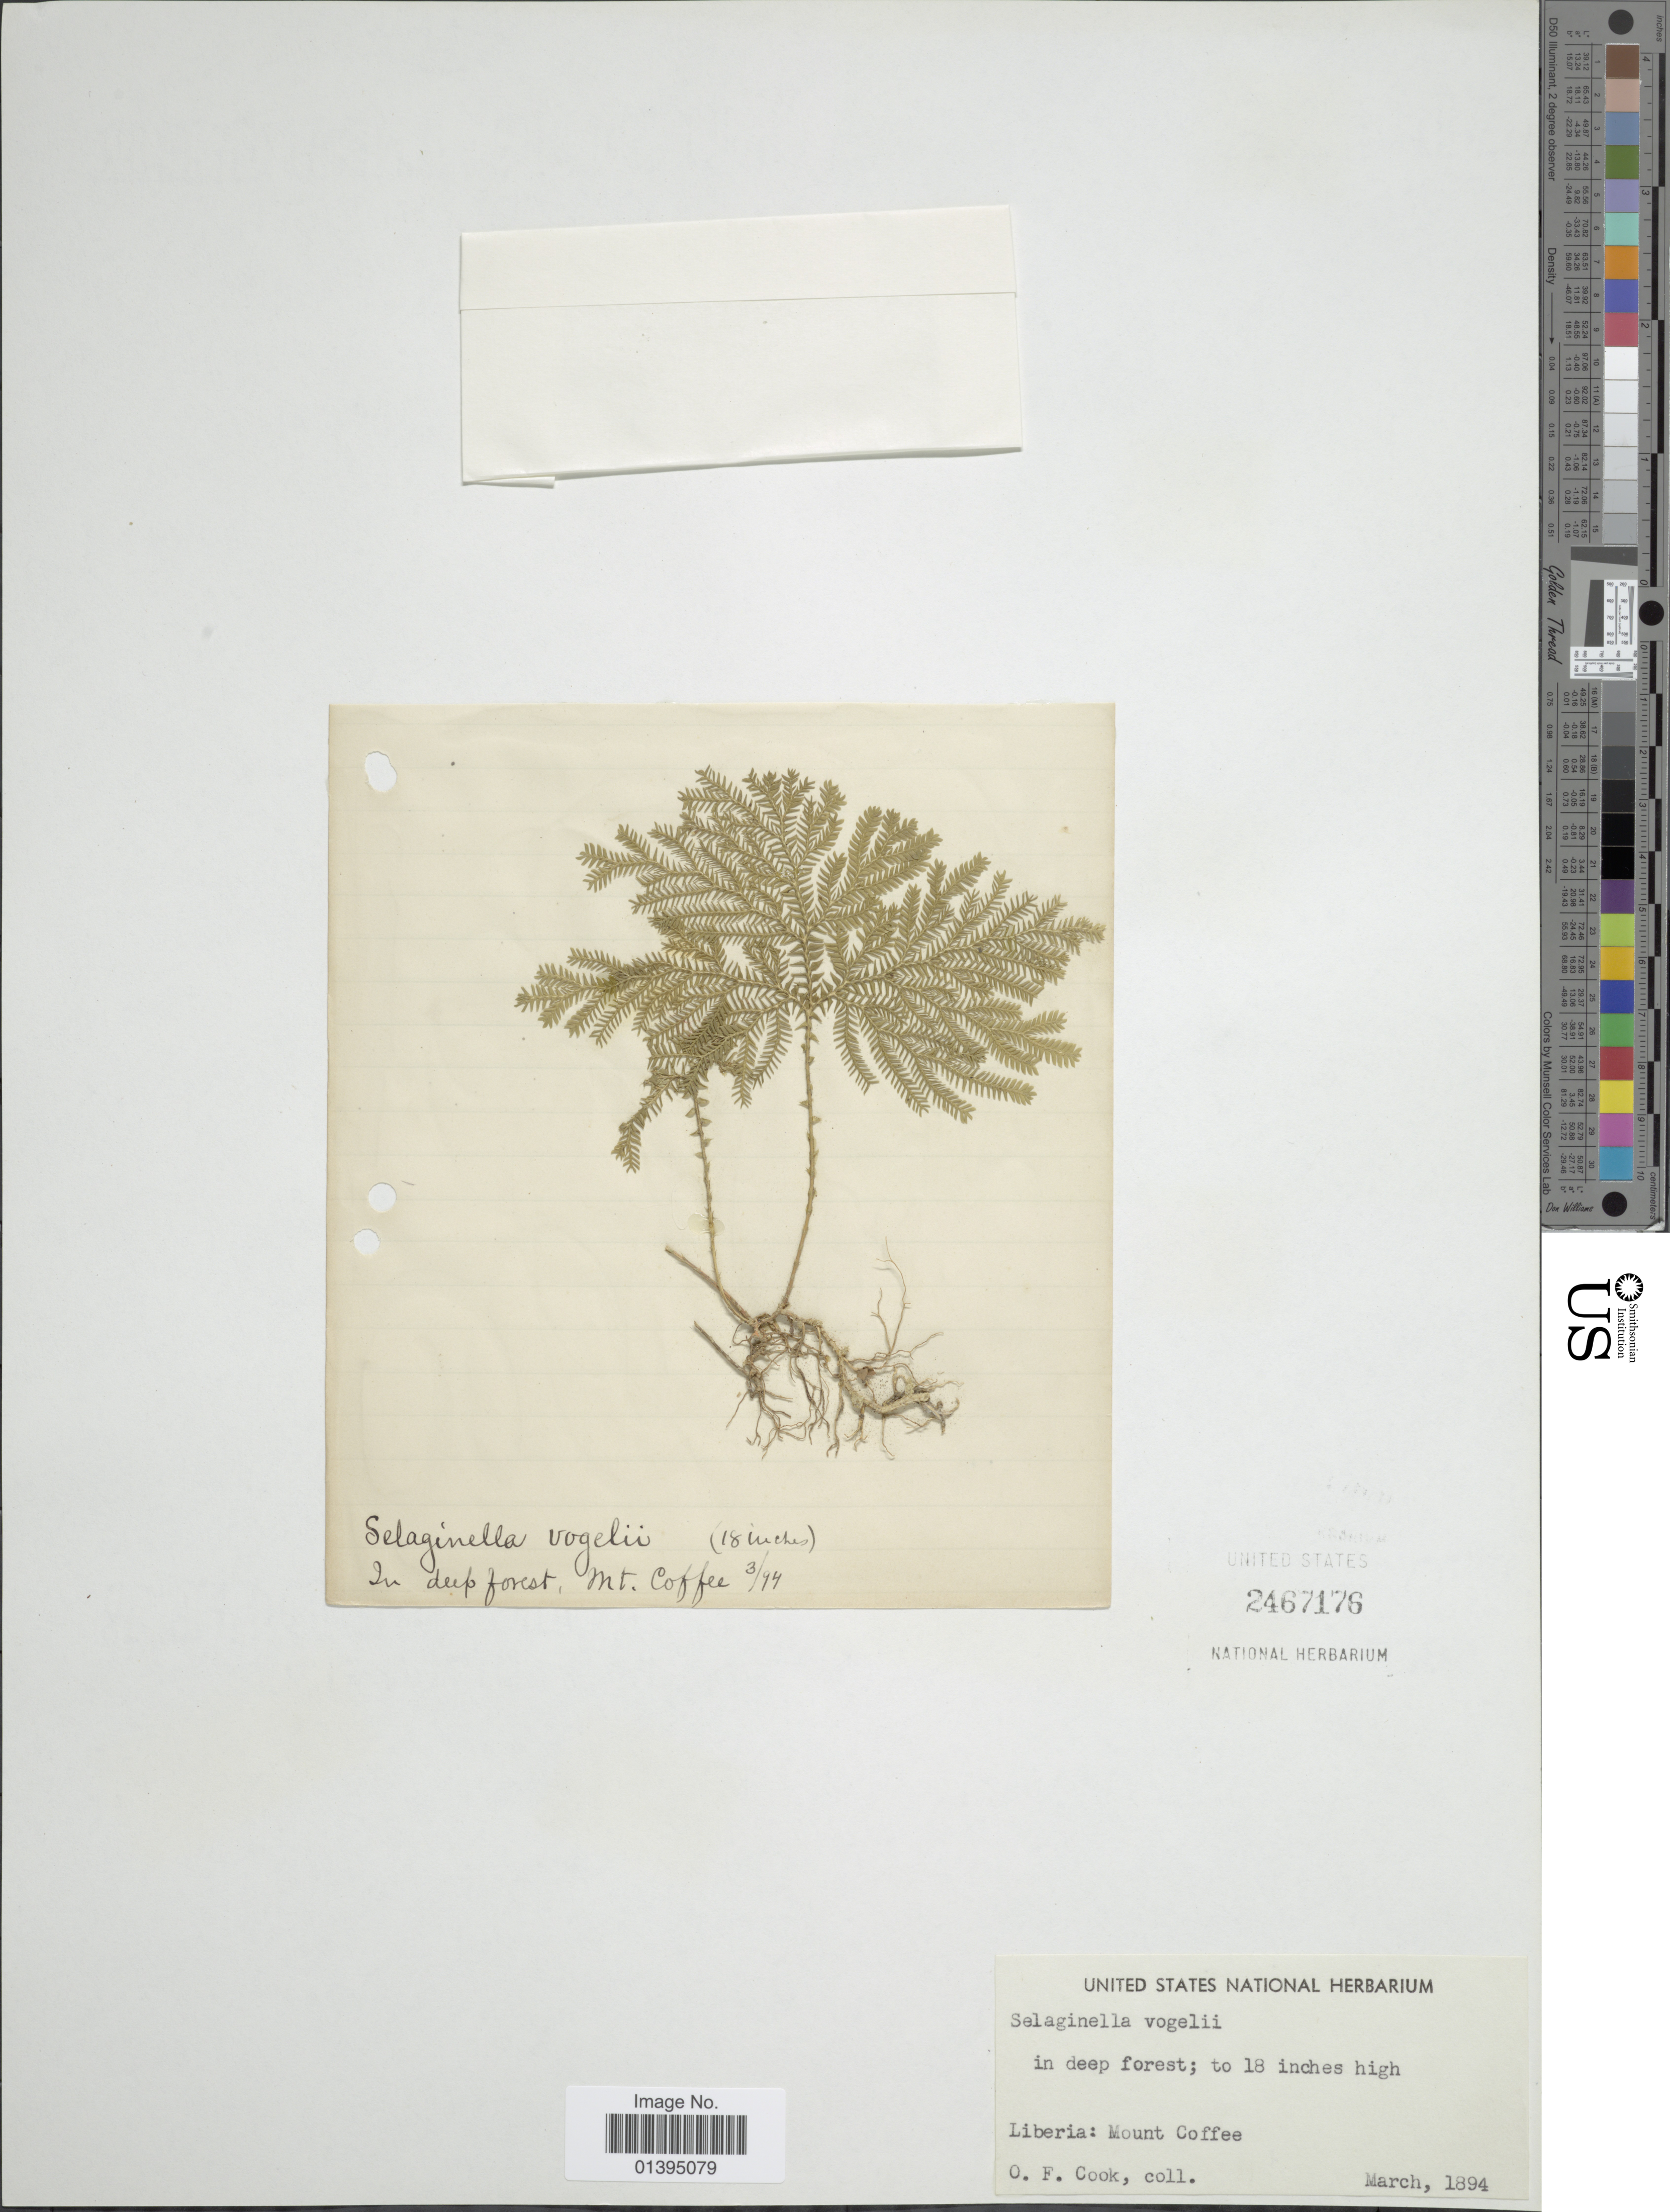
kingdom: Plantae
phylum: Tracheophyta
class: Lycopodiopsida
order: Selaginellales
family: Selaginellaceae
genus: Selaginella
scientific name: Selaginella vogelii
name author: Spring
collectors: O. F. Cook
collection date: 1894-03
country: Liberia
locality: Mount Coffee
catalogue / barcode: US 2467176